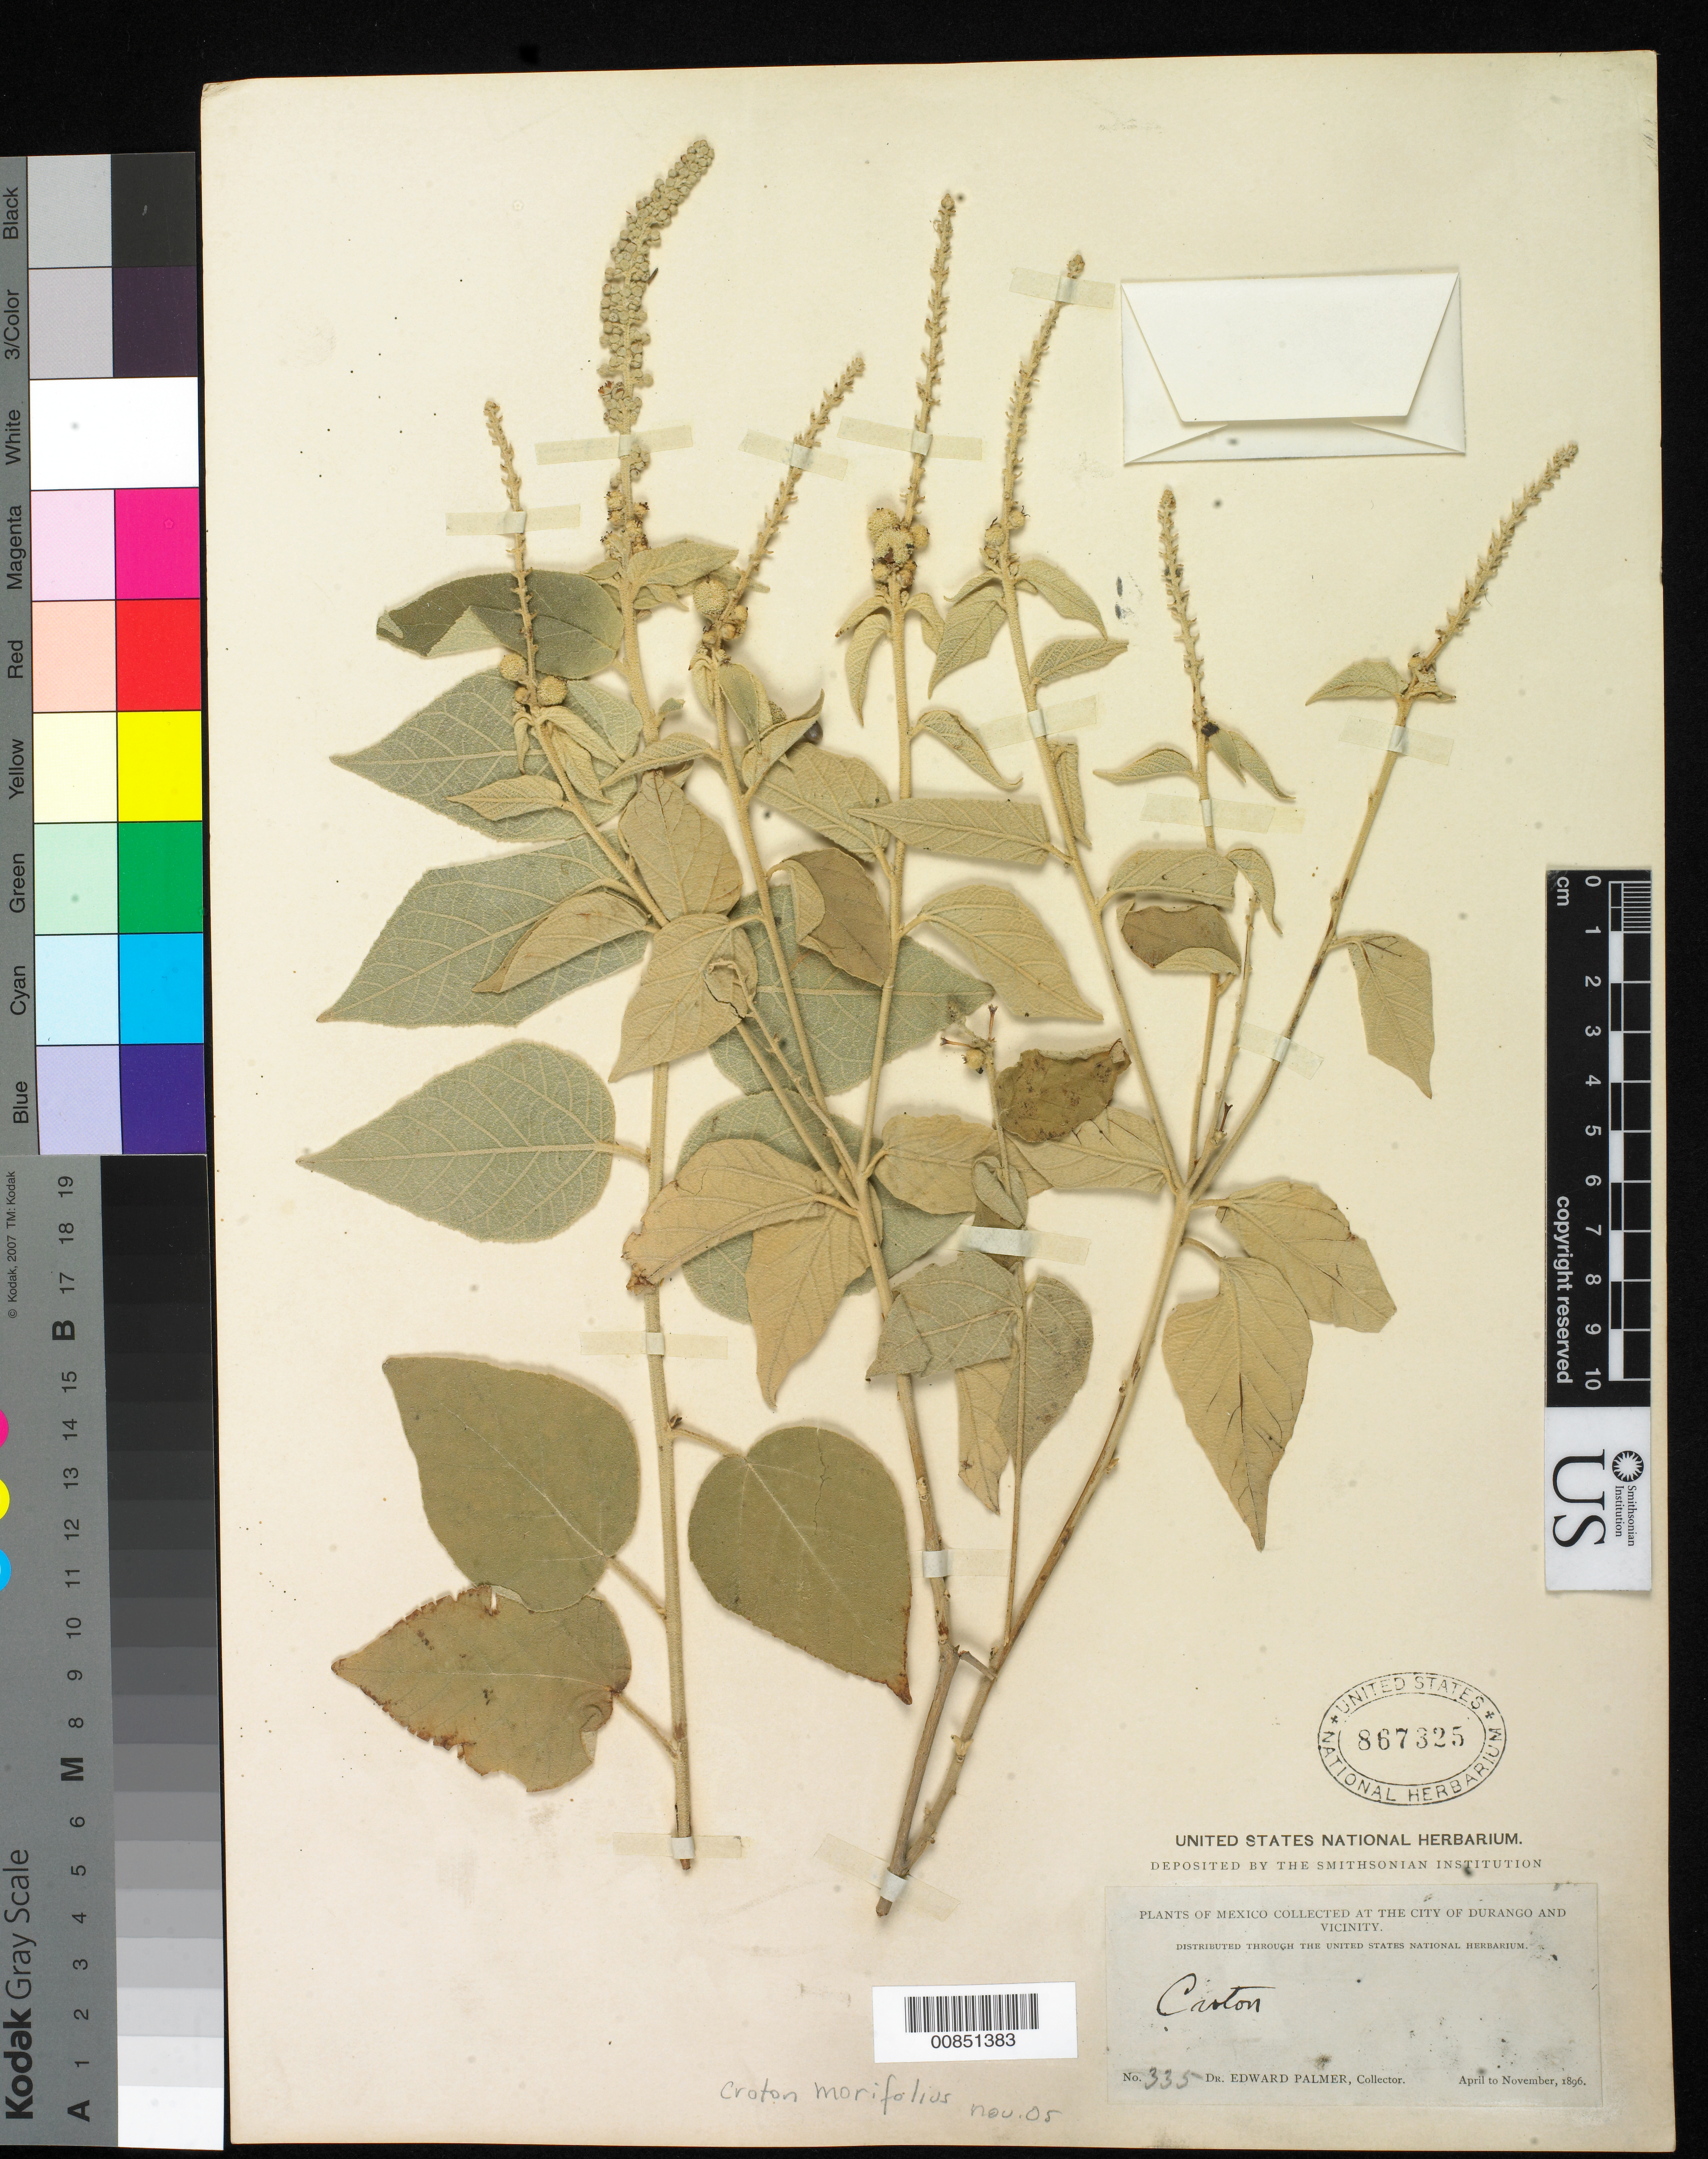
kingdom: Plantae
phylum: Tracheophyta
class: Magnoliopsida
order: Malpighiales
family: Euphorbiaceae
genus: Croton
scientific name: Croton morifolius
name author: Willd.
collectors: E. Palmer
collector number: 335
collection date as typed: Apr 1896 to -- Nov 1896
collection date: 1896-04/1896-11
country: Mexico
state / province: Durango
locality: City of Durango and vicinity.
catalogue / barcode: US 867325